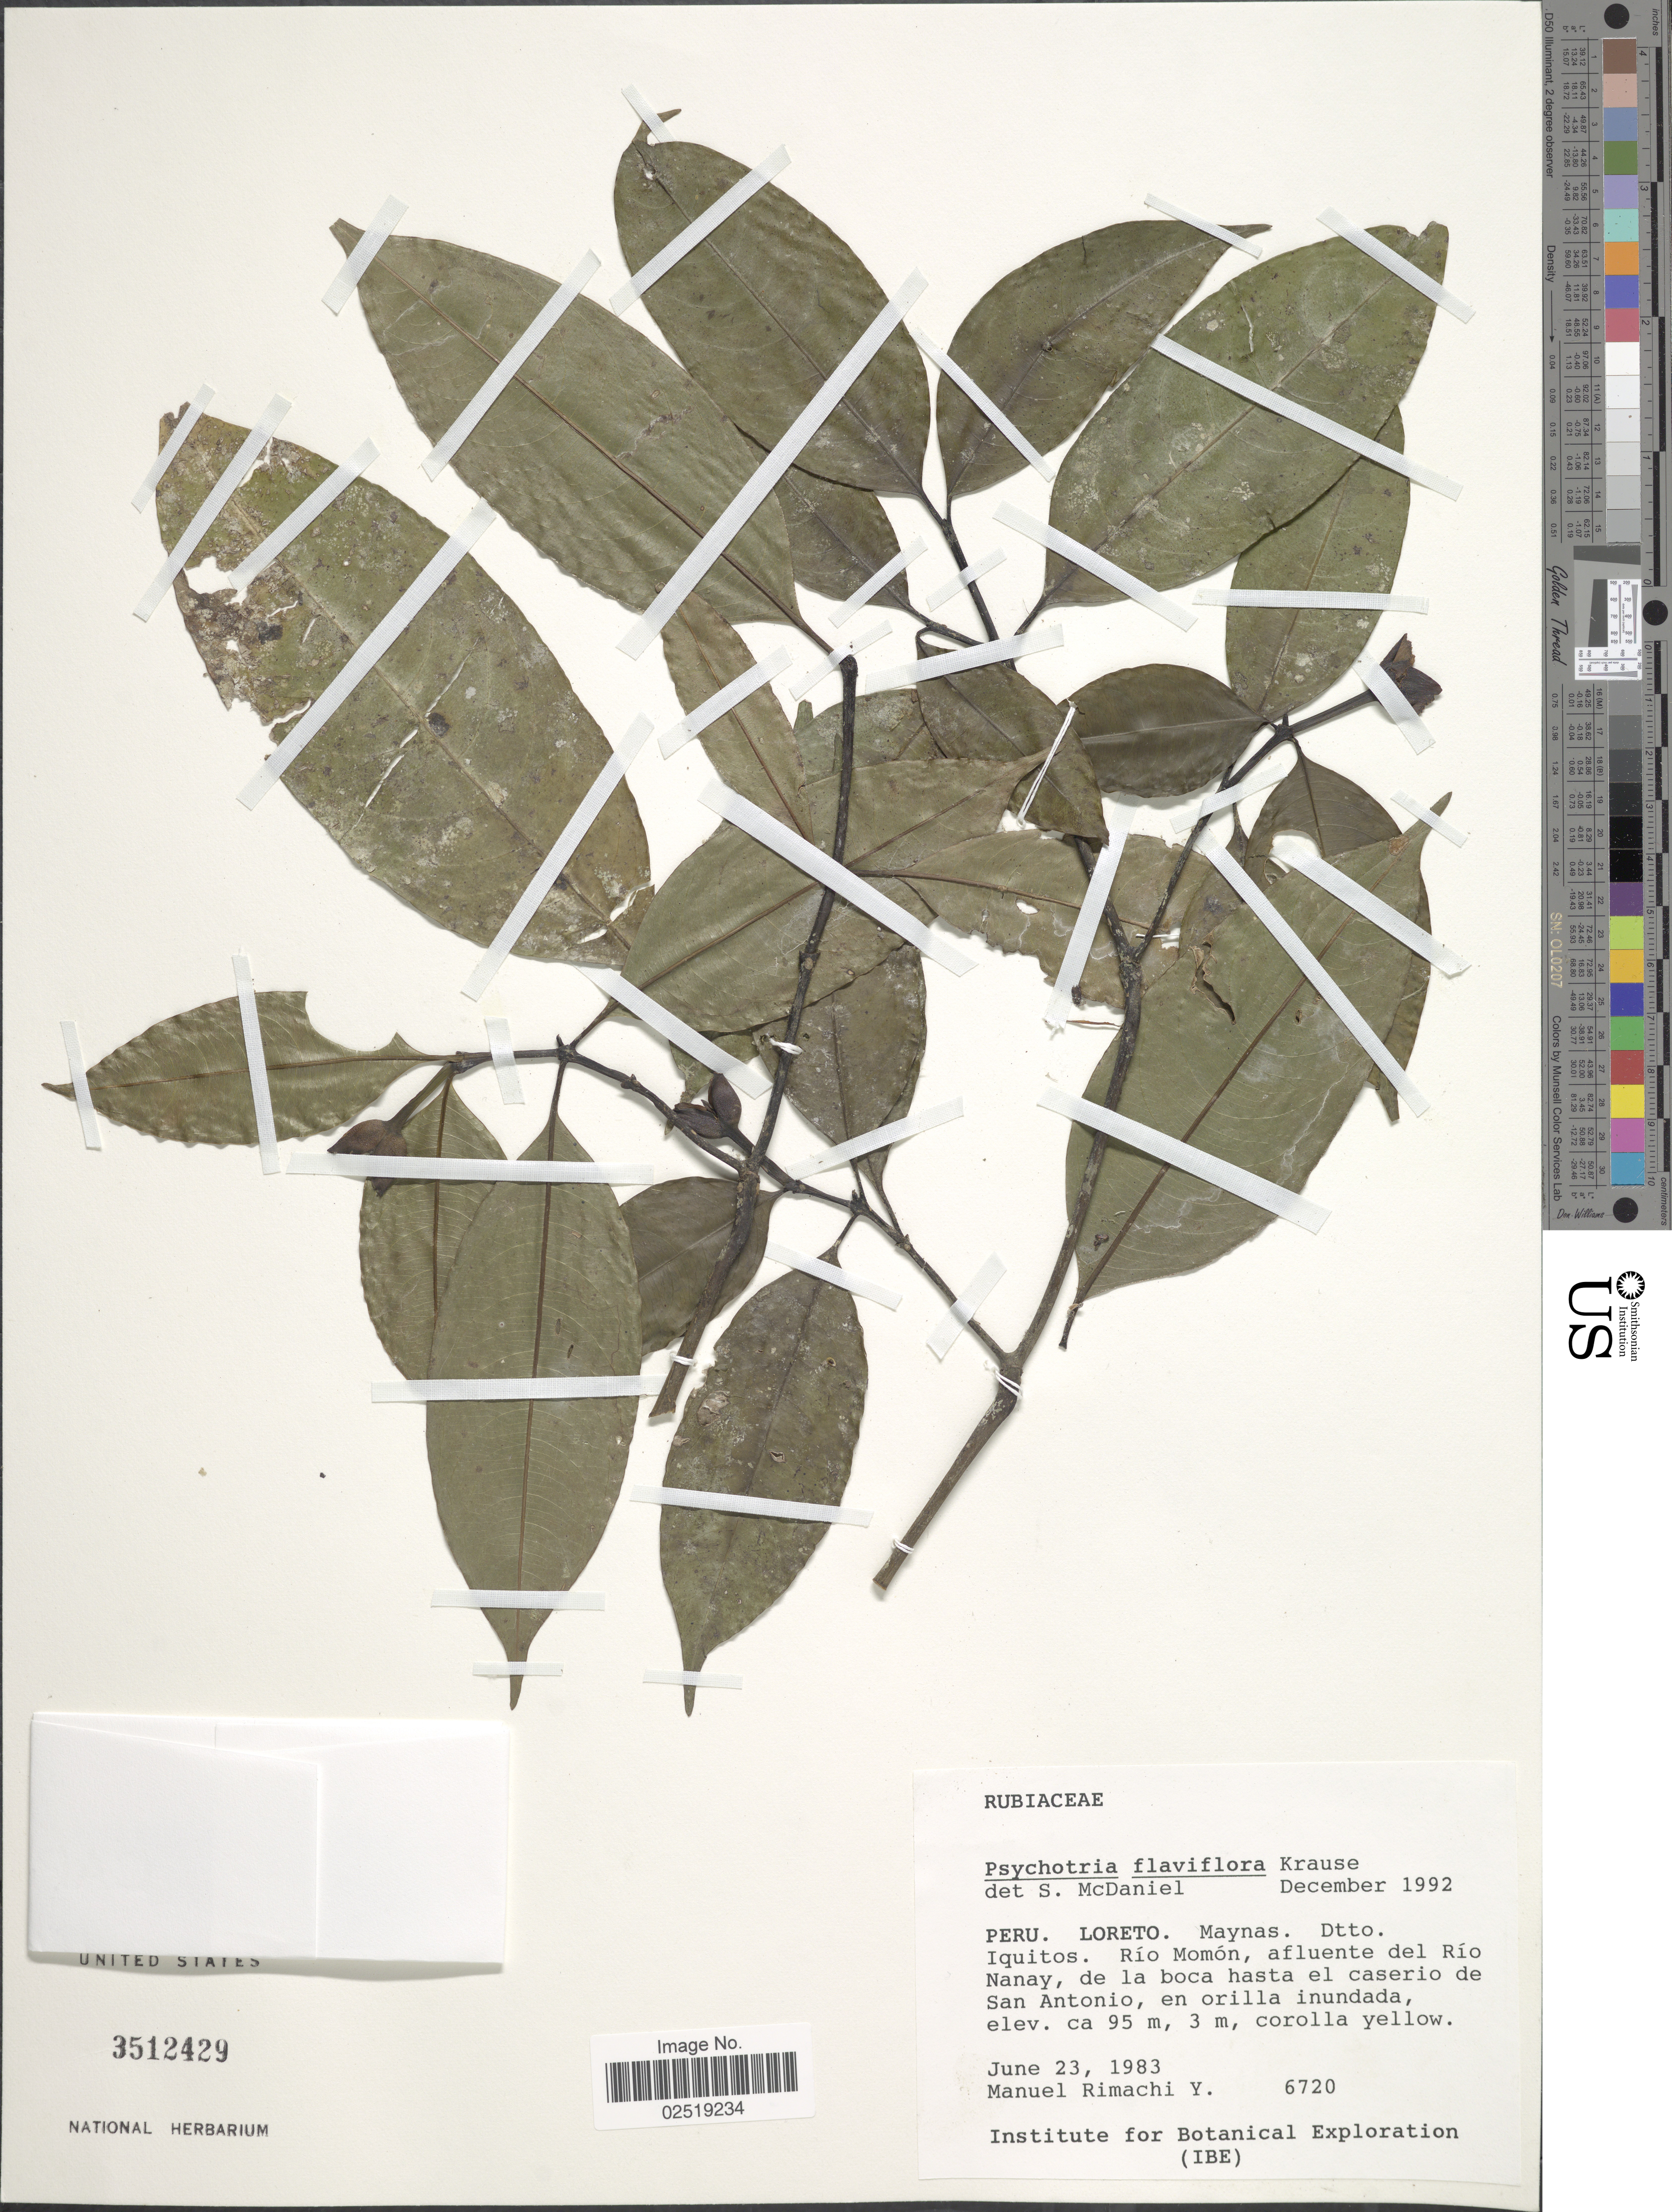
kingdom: Plantae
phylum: Tracheophyta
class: Magnoliopsida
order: Gentianales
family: Rubiaceae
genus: Psychotria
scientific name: Psychotria flaviflora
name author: (K. Krause) C.M. Taylor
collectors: M. Rimachi Y.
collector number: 6720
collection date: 1983-06-23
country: Peru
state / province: Loreto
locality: Loreto. Maynas. Dtto. Iquitos. Rio Momon, afluente del Rio Nanay, de la boca hasta el caserio de San Antonio, en orilla inundada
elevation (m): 95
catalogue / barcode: US 3512429